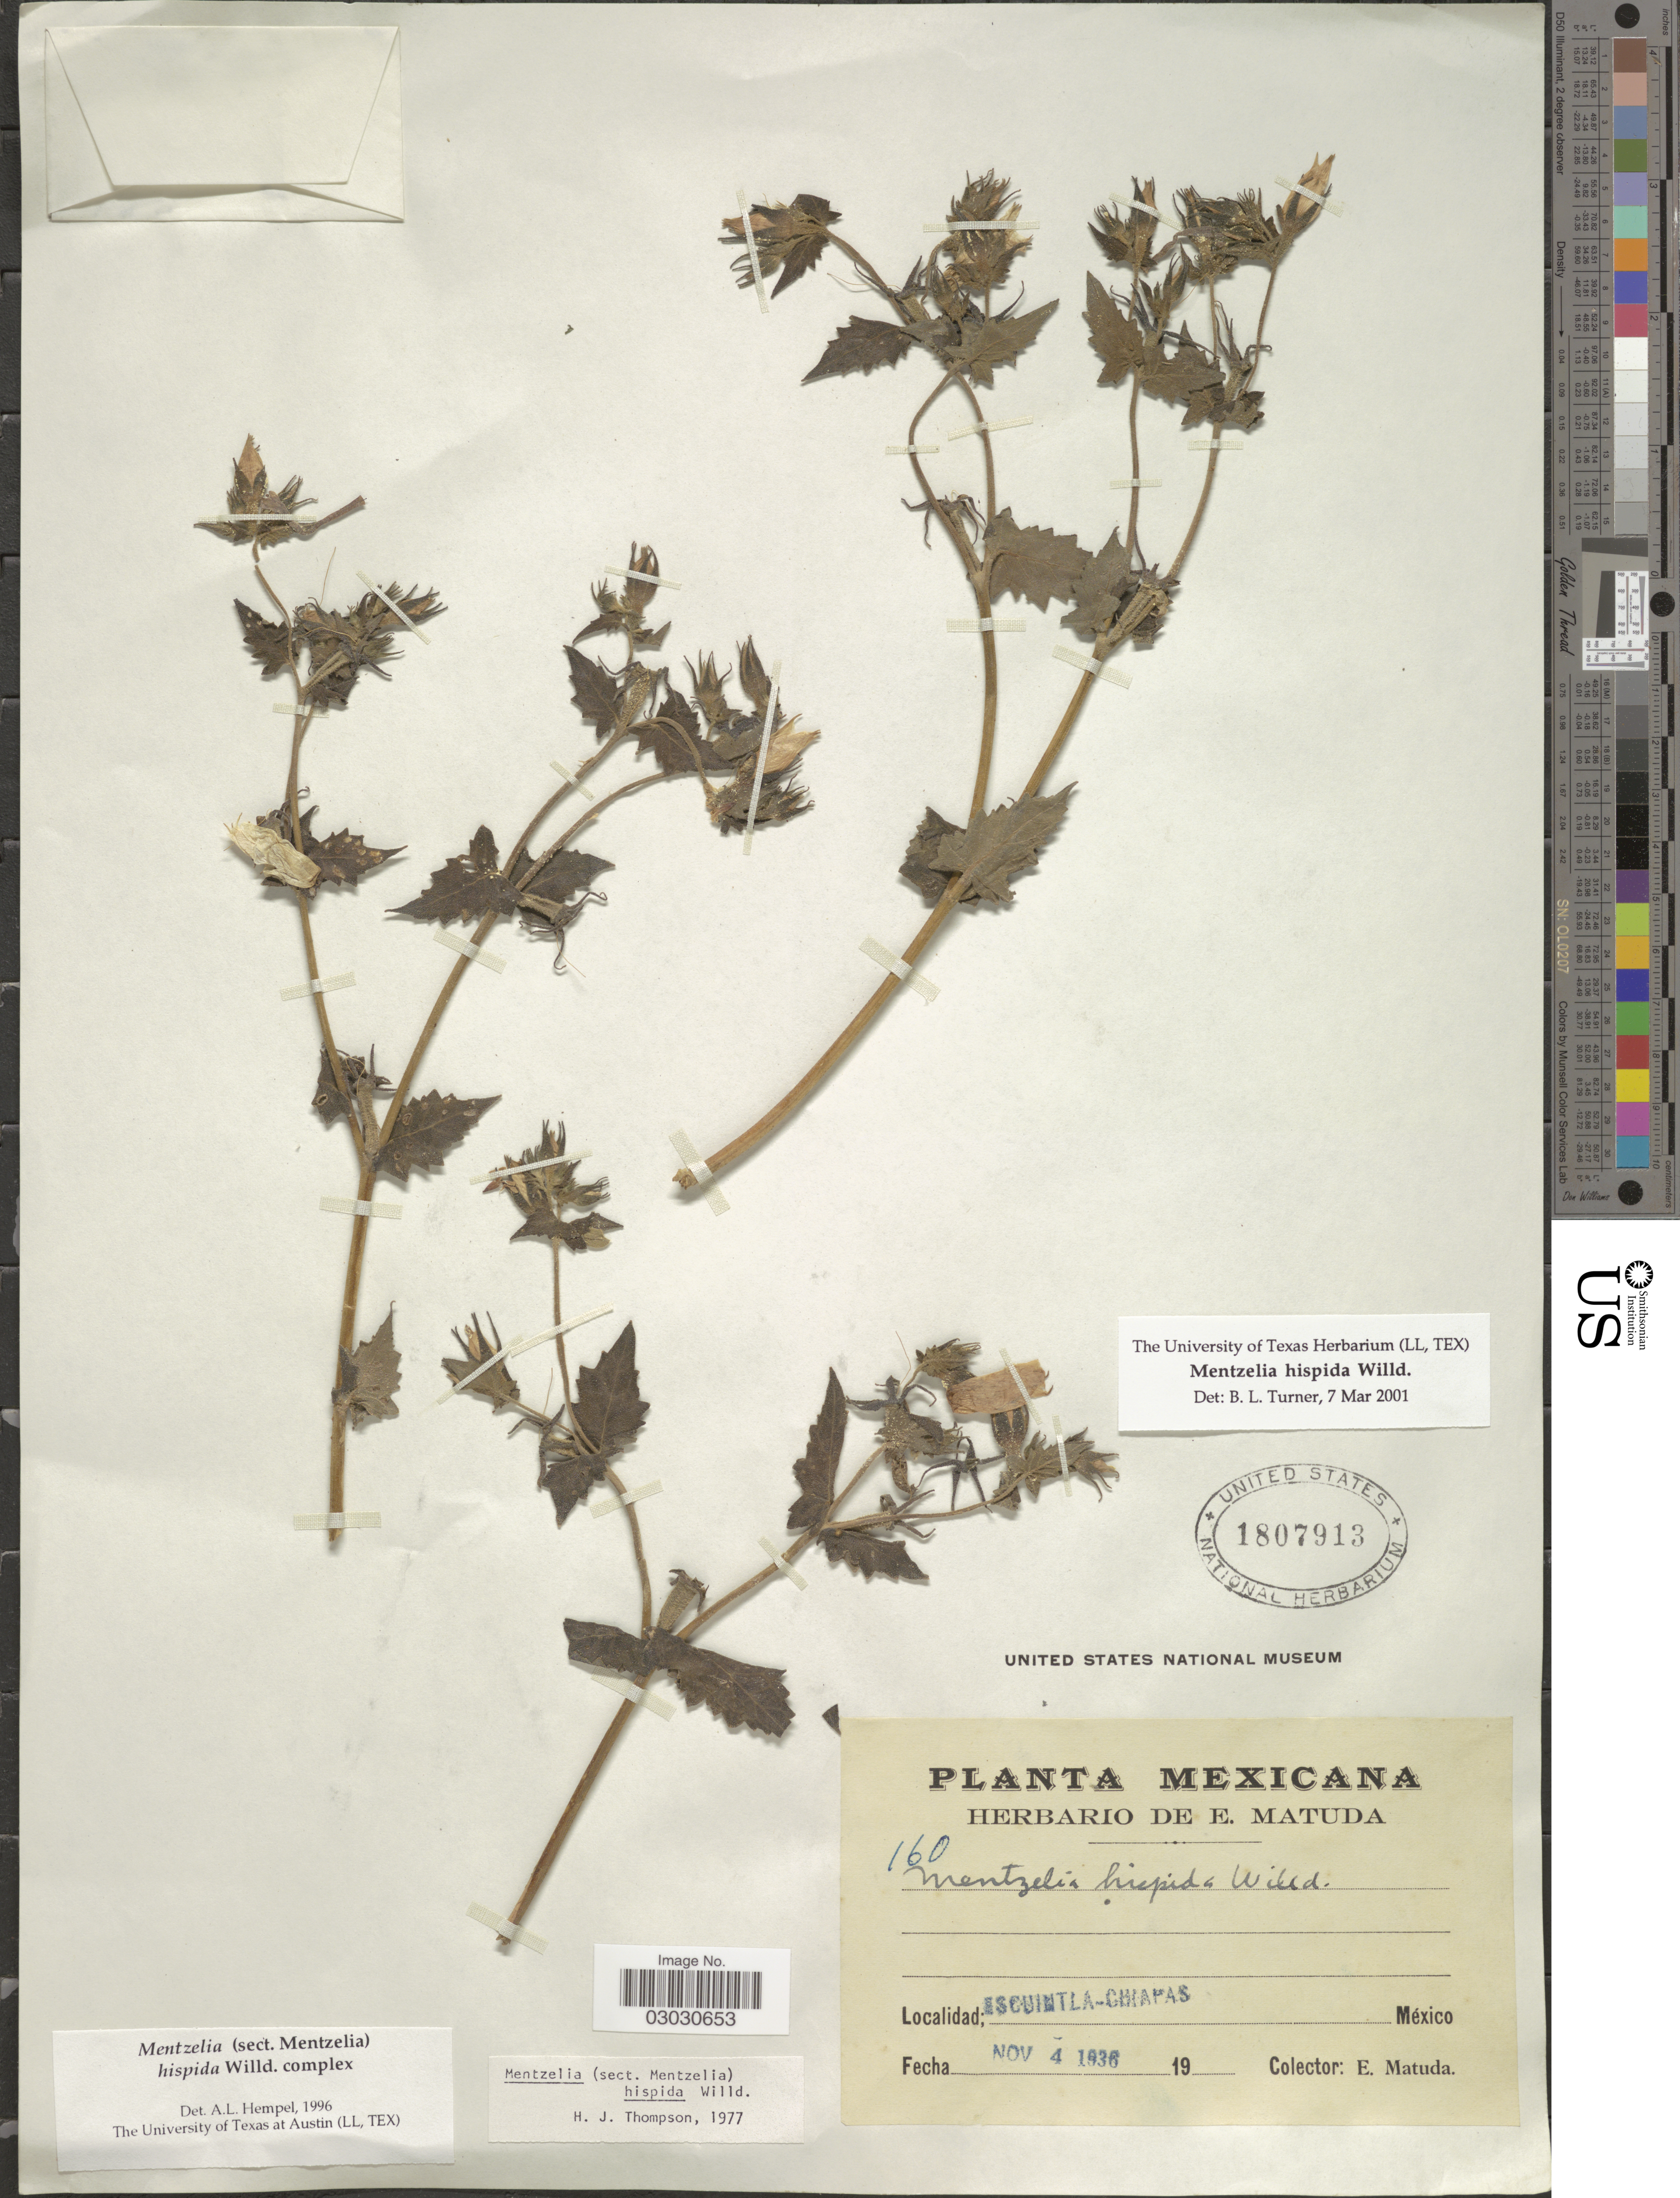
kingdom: Plantae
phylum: Tracheophyta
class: Magnoliopsida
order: Cornales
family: Loasaceae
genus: Mentzelia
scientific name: Mentzelia hispida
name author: Willd.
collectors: E. Matuda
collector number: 160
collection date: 1936-11-04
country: Mexico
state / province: Chiapas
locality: Escuintla-Chiapas.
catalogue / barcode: US 1807913